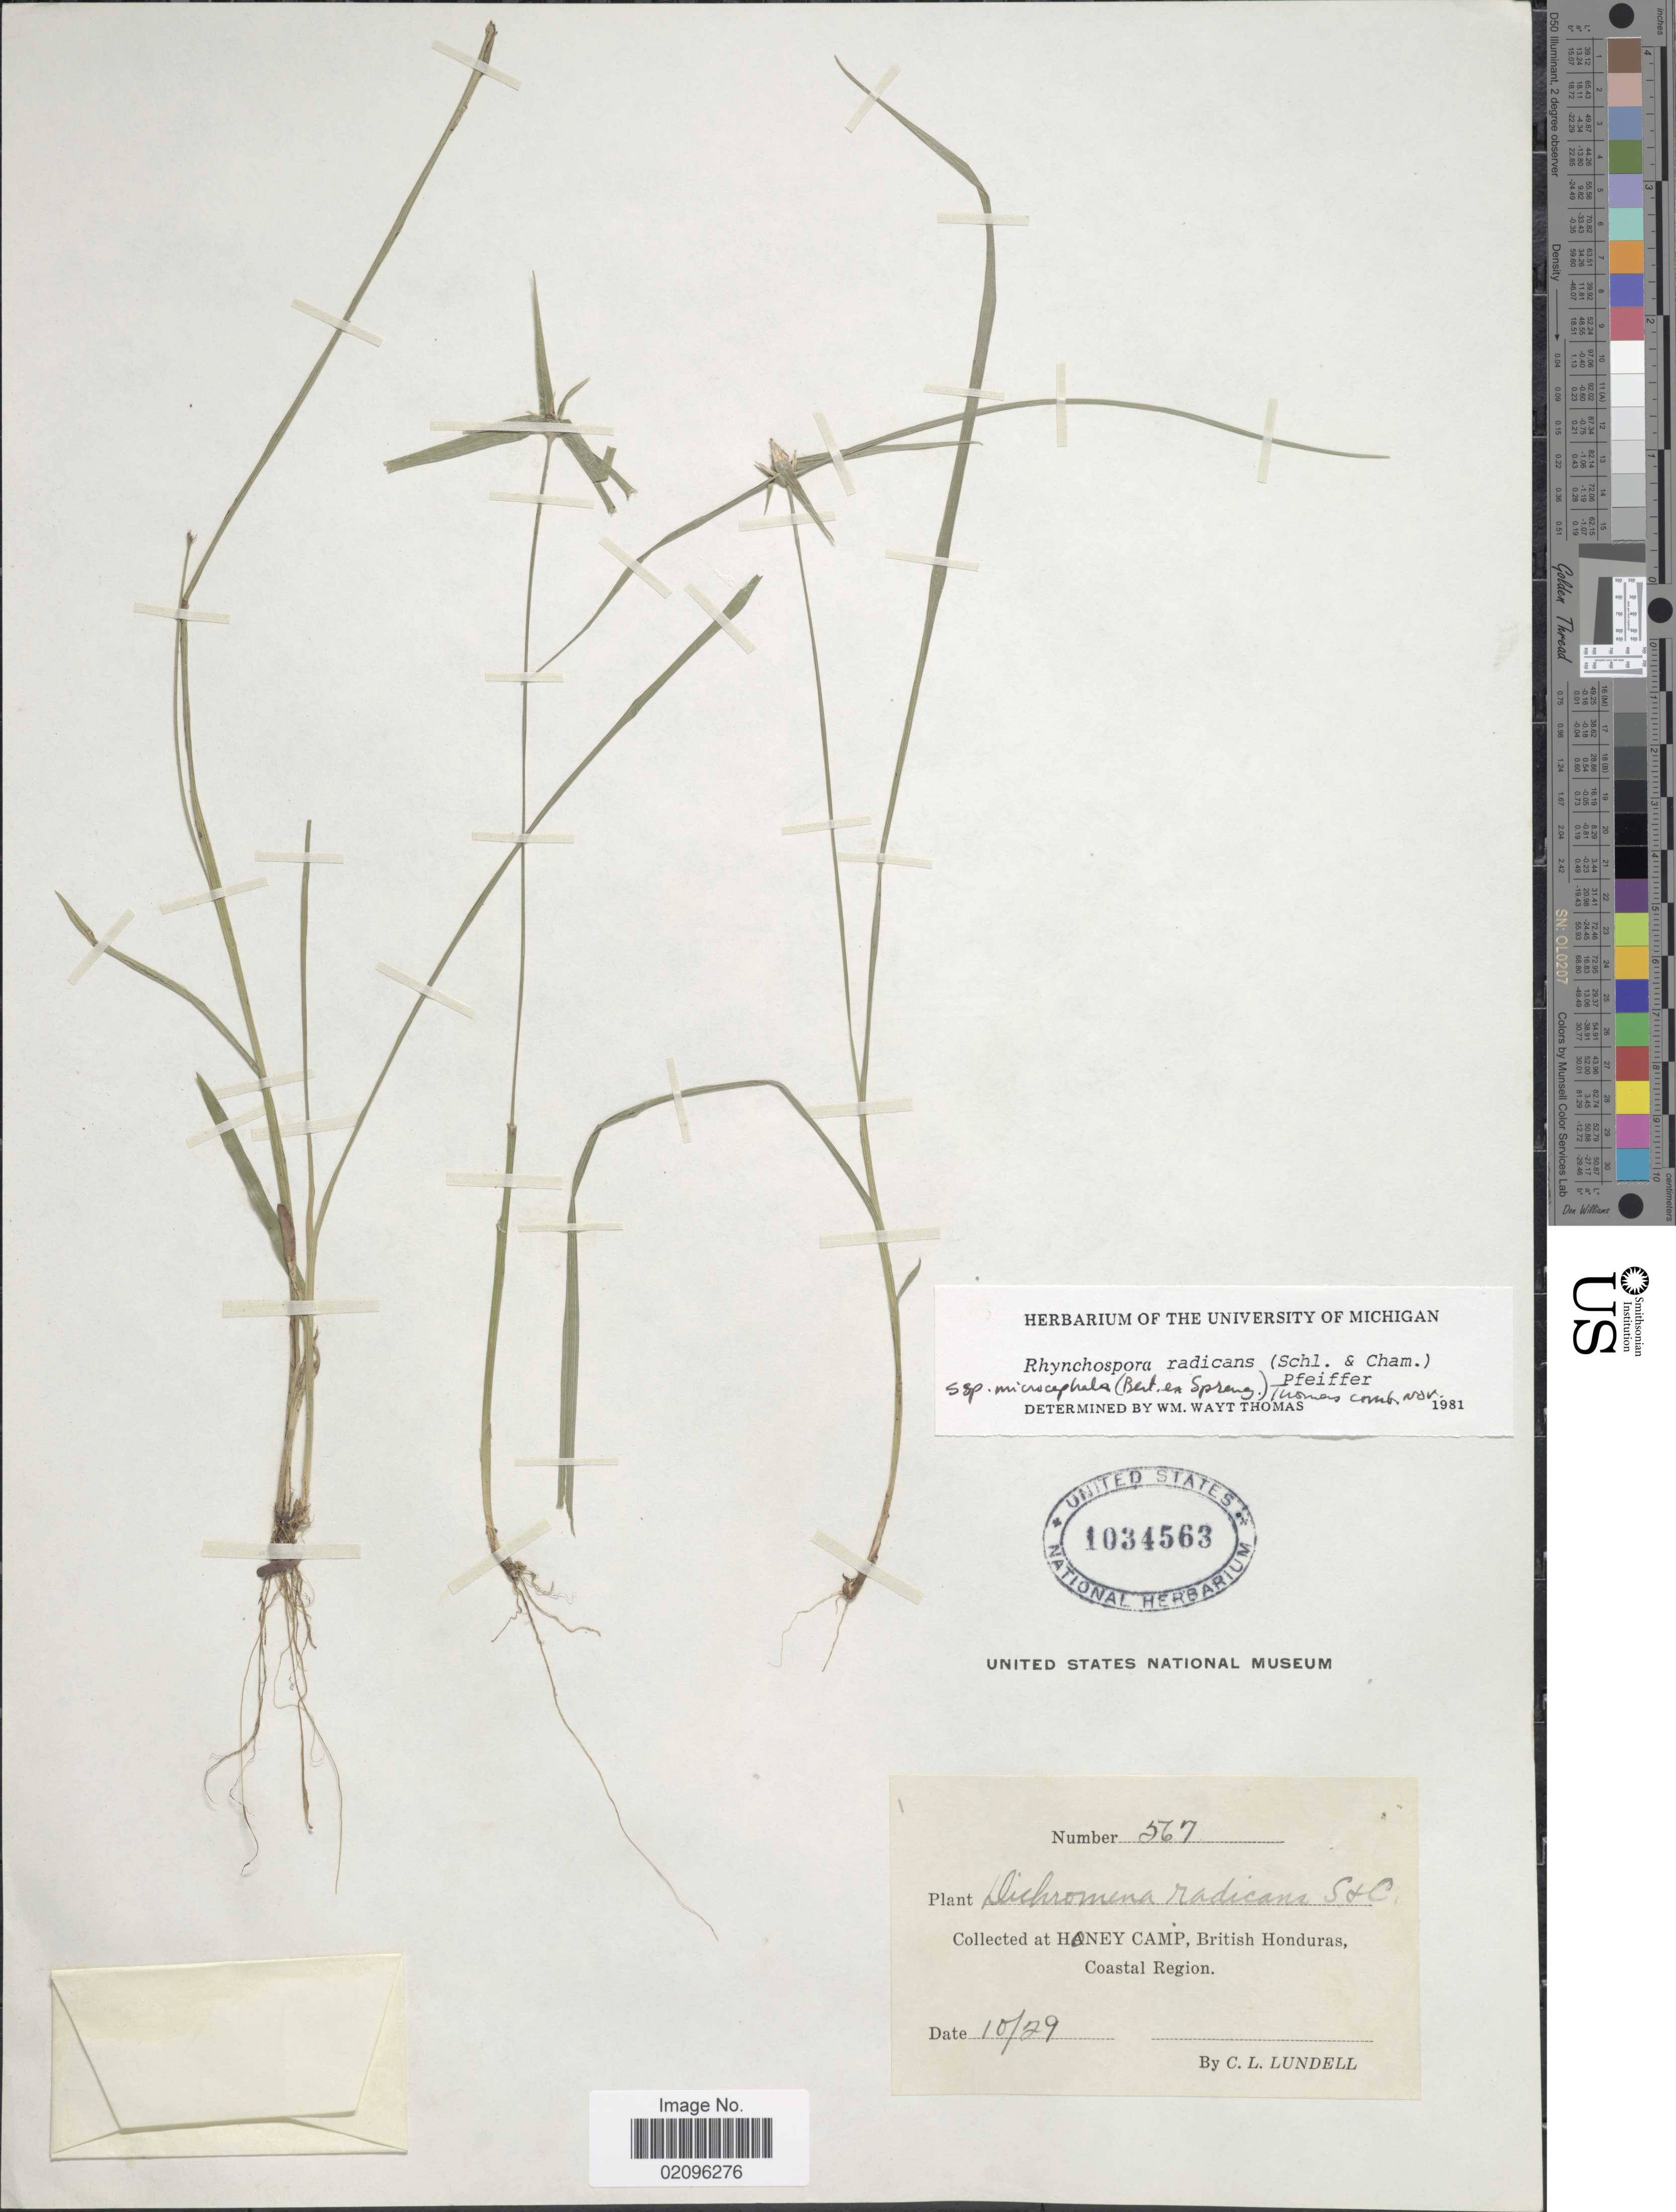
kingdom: Plantae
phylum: Tracheophyta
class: Liliopsida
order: Poales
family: Cyperaceae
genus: Rhynchospora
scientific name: Rhynchospora radicans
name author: (Schltdl. & Cham.) H. Pfeiff.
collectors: C. L. Lundell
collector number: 567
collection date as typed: Transcribed d/m/y: /10/29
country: Belize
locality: Honey Camp, British Honduras, Coastal Region.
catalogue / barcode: US 1034563